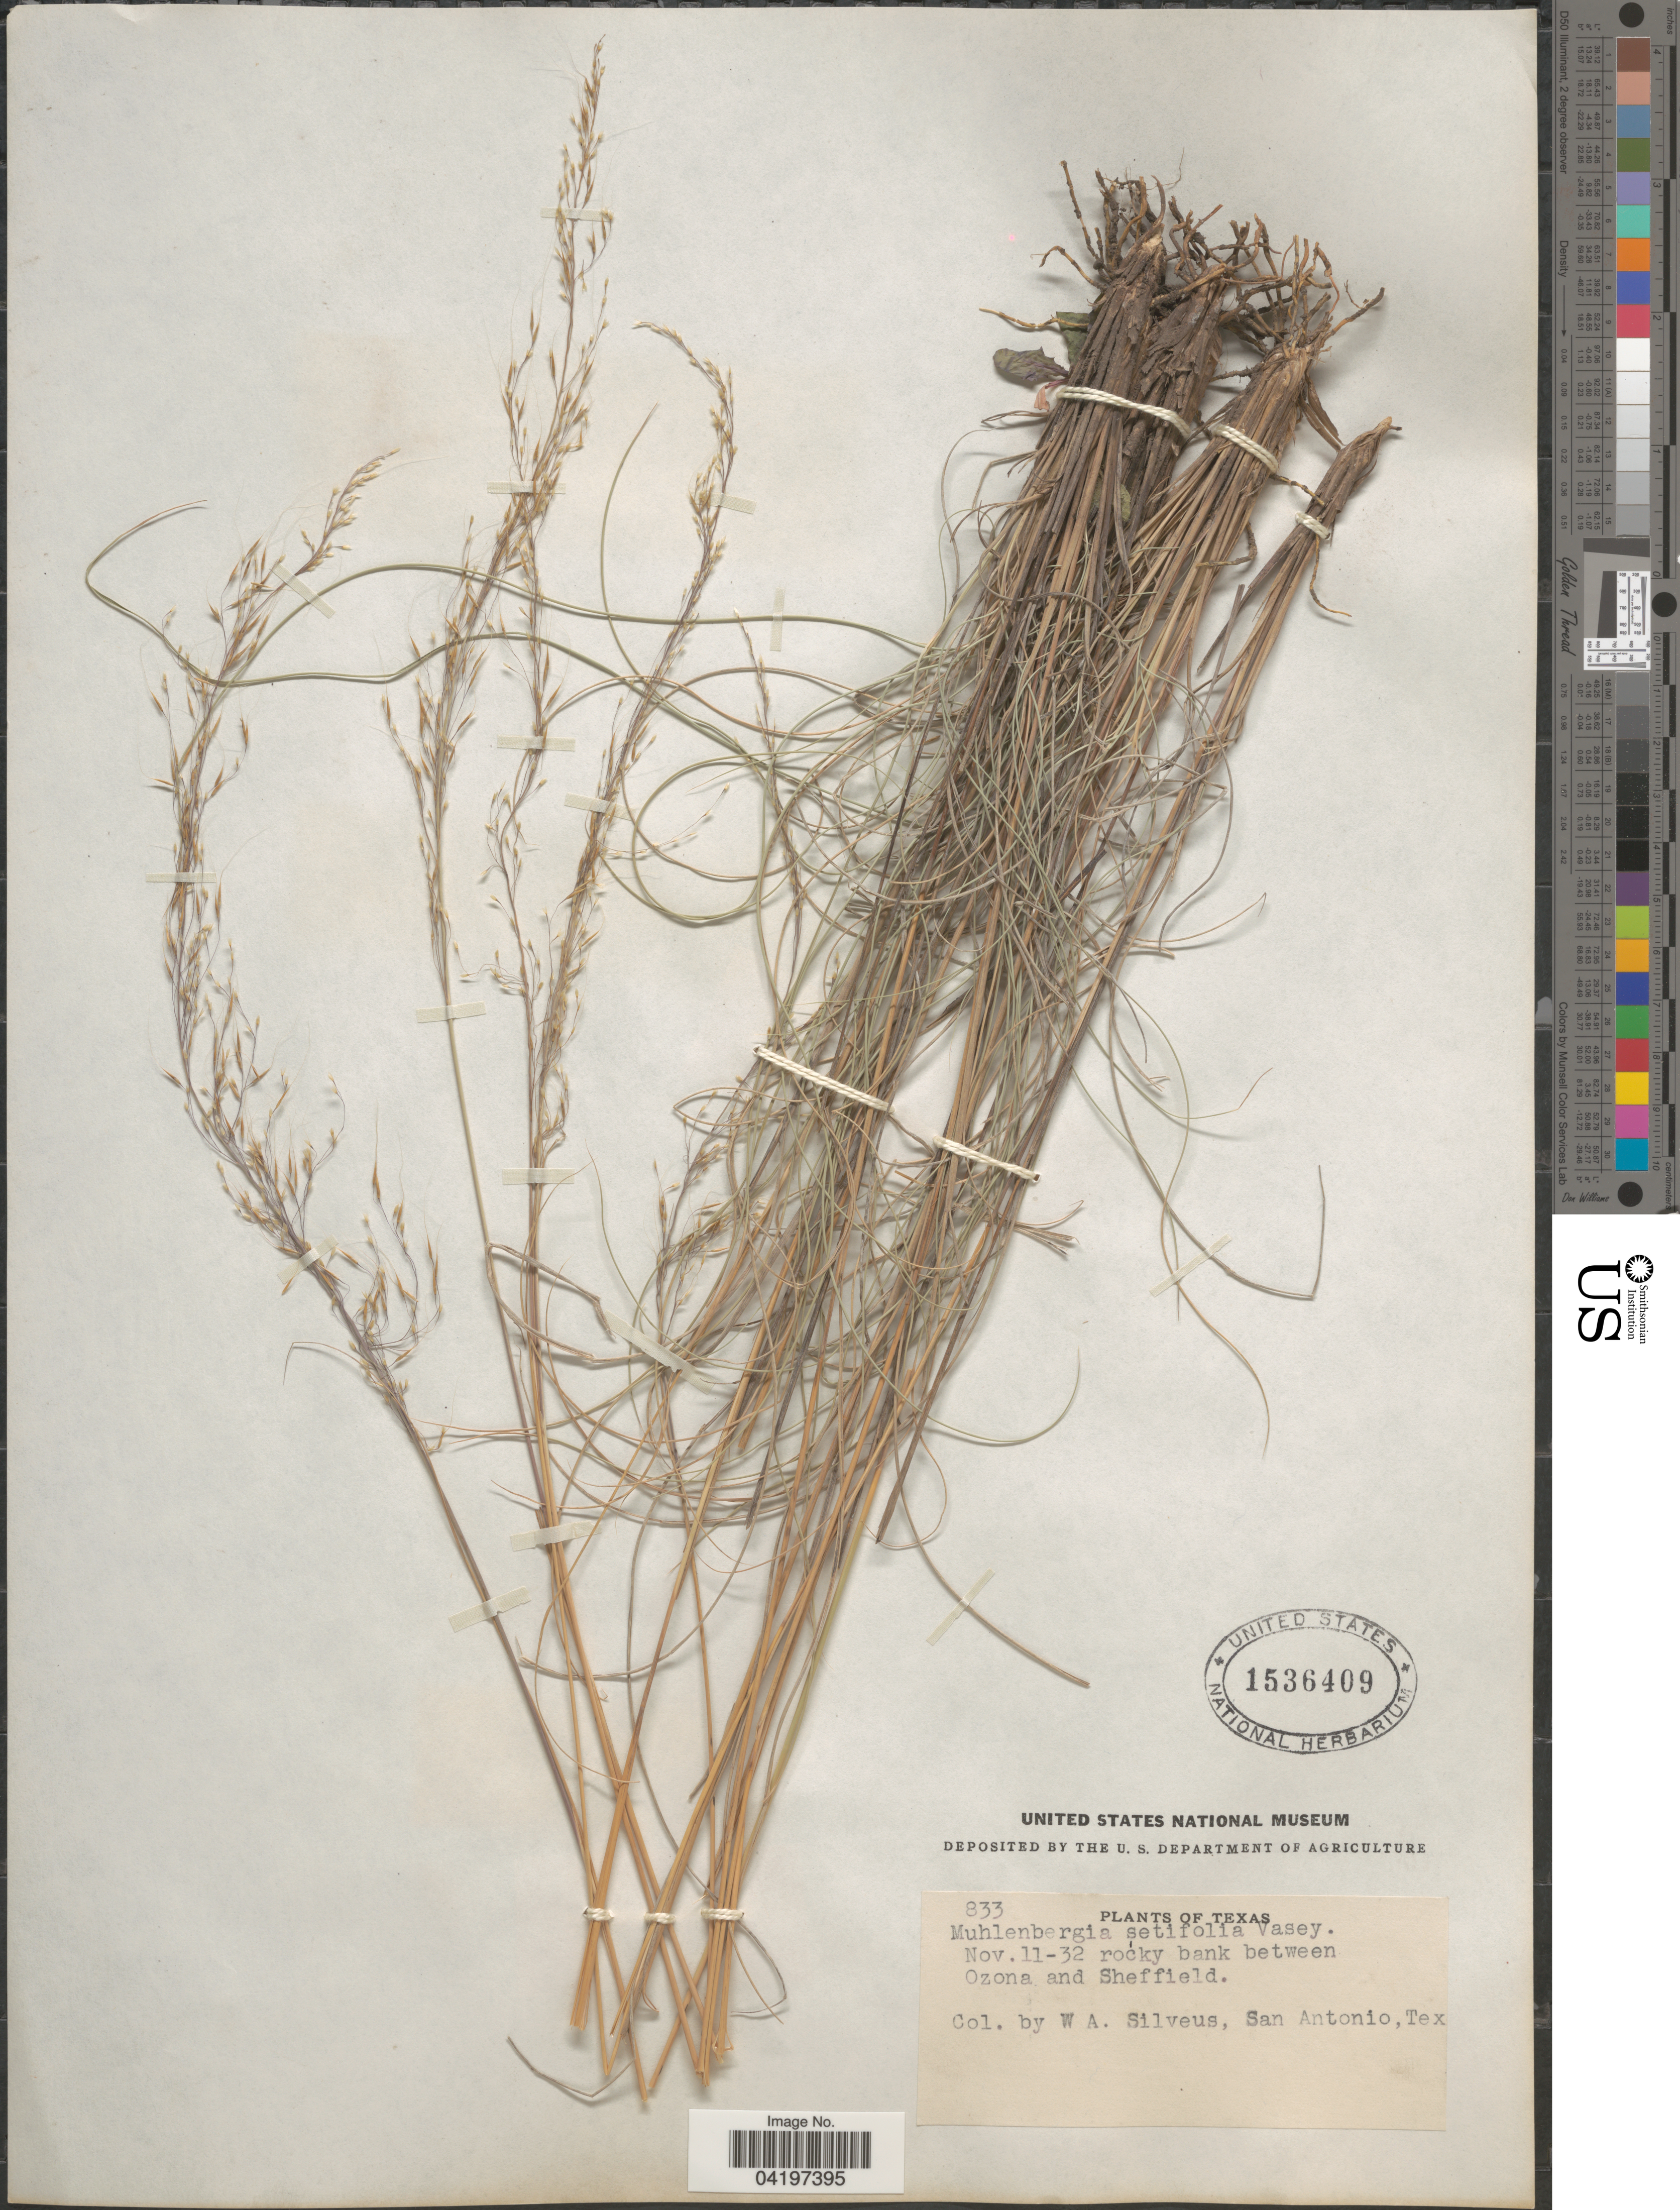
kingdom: Plantae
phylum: Tracheophyta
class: Liliopsida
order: Poales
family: Poaceae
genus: Muhlenbergia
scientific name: Muhlenbergia setifolia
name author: Vasey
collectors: W. Silveus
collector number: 833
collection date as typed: Transcribed d/m/y: 11/11/32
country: United States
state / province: Texas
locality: Rocky bank between Ozona and Sheffield.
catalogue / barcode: US 1536409